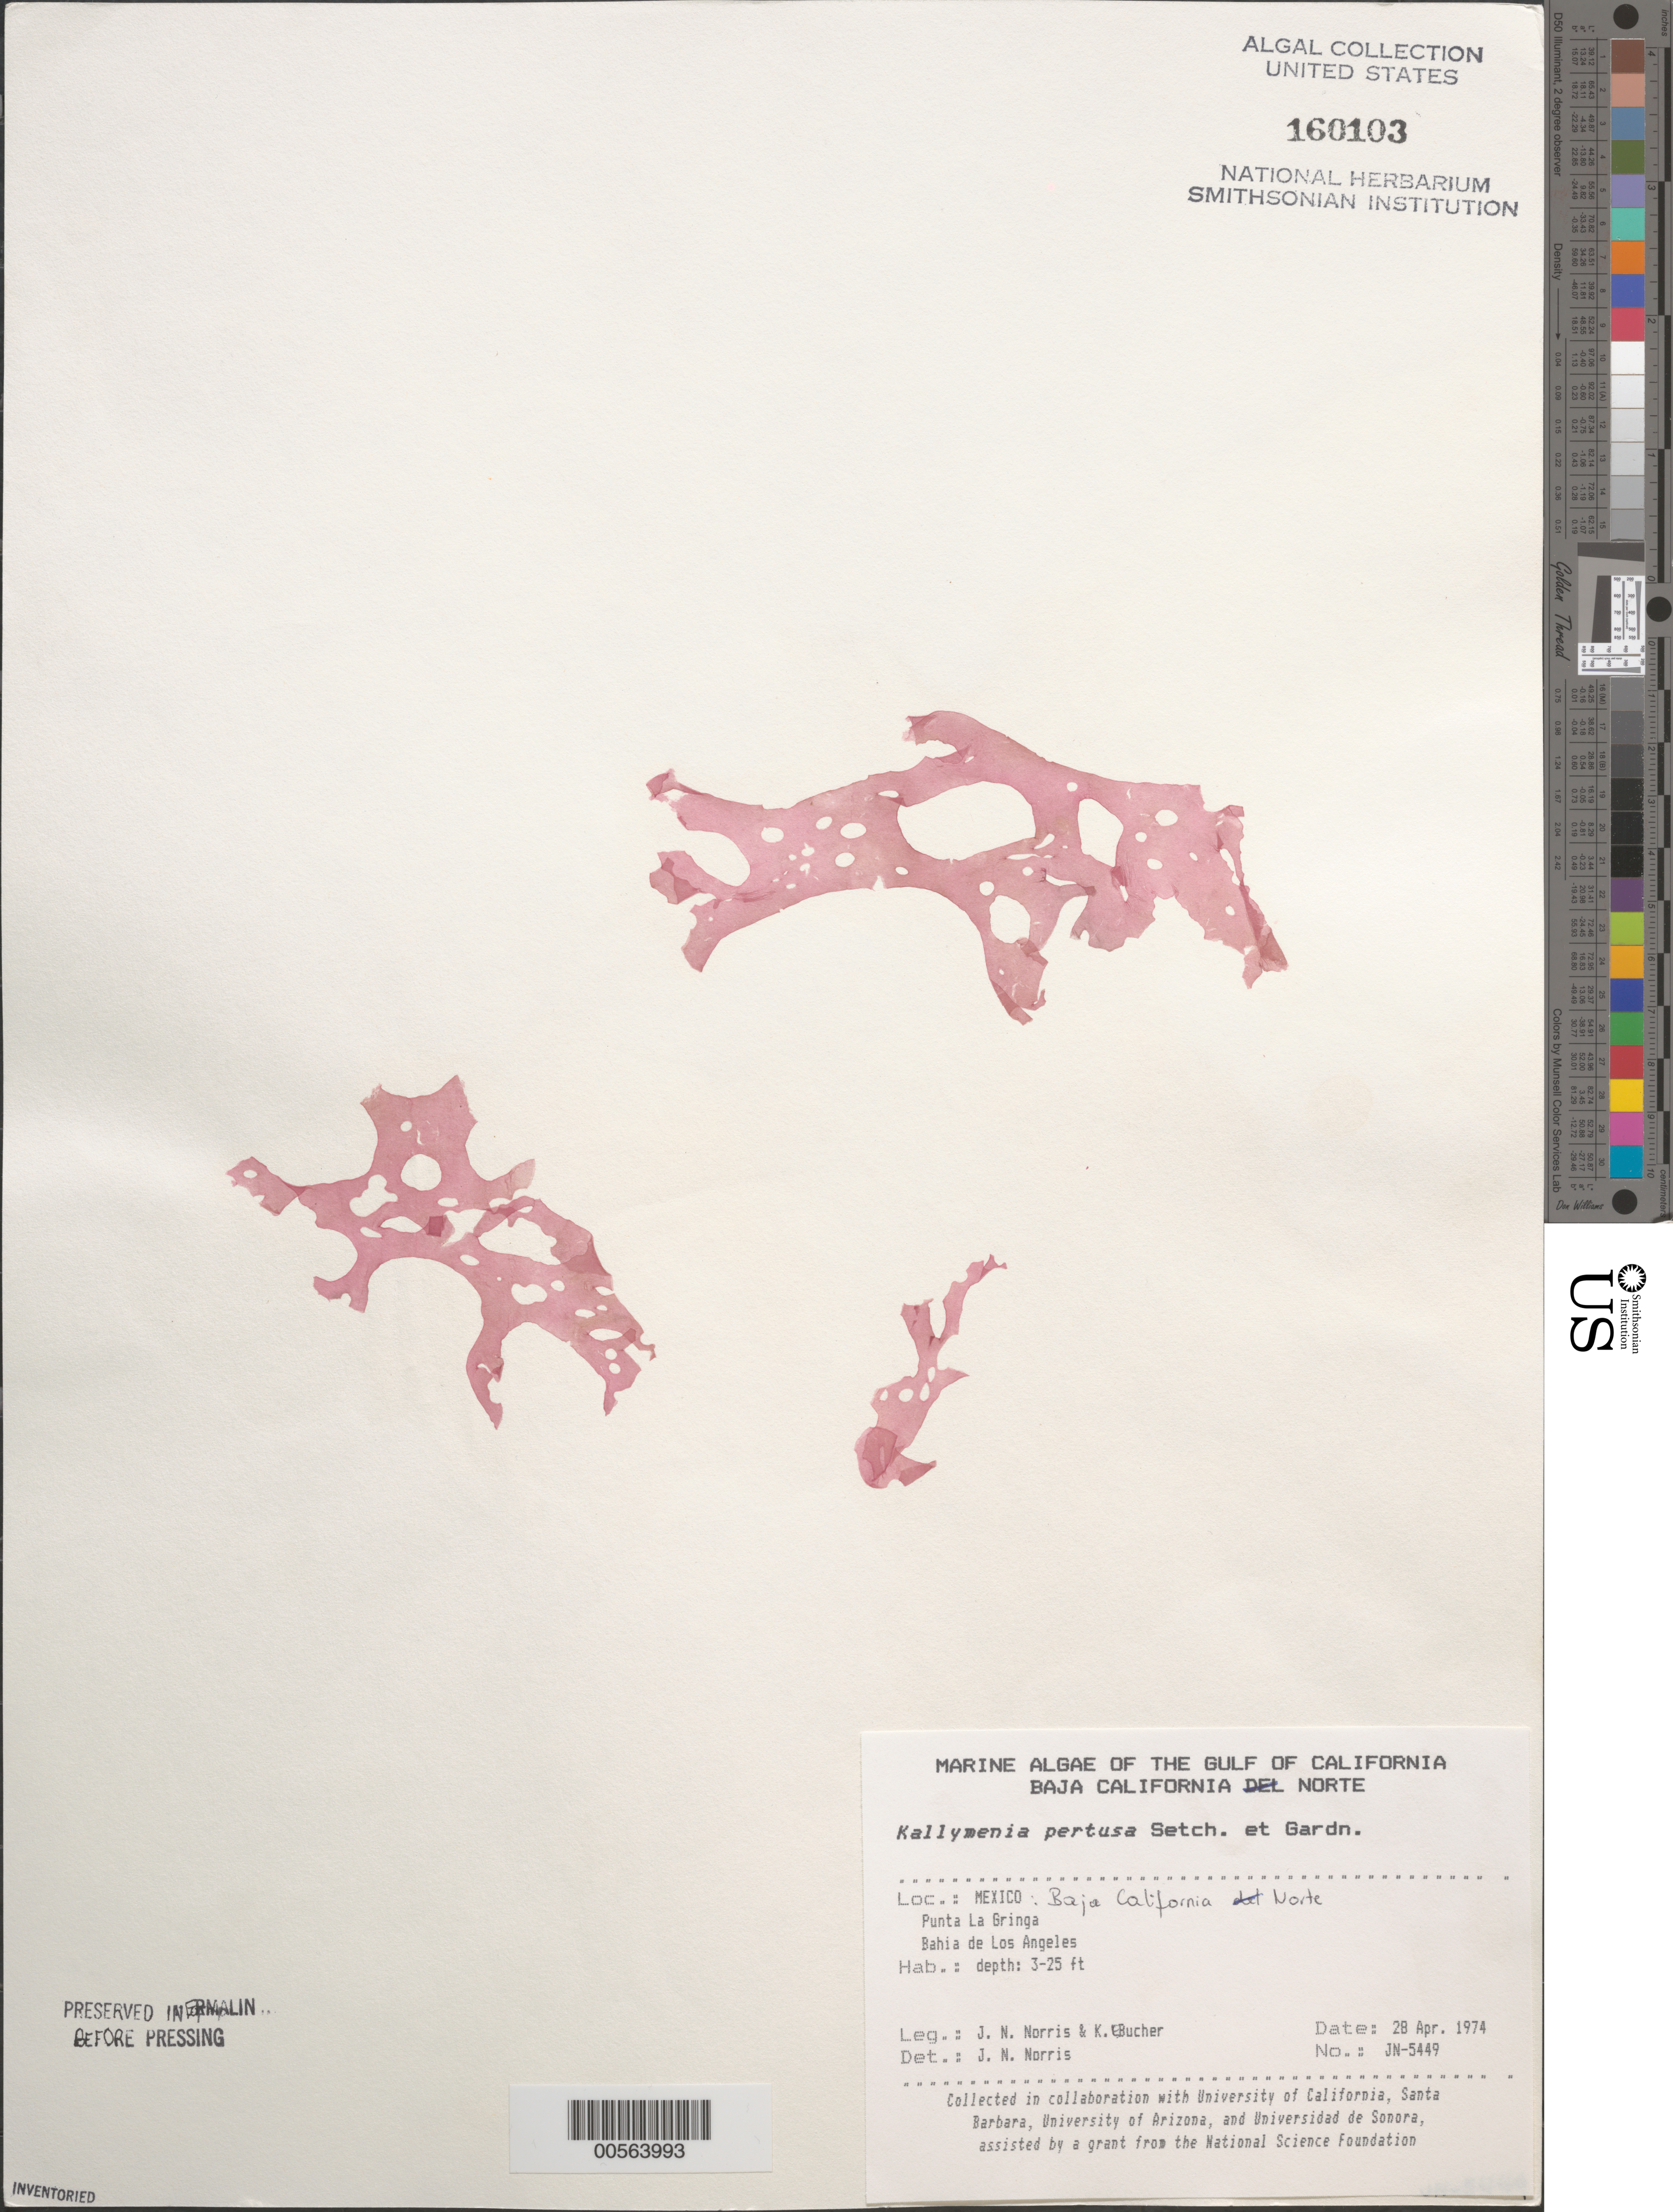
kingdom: Plantae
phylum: Rhodophyta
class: Florideophyceae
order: Gigartinales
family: Kallymeniaceae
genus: Kallymenia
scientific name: Kallymenia pertusa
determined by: Norris, James N.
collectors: J. N. Norris & K. E. Bucher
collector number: JN-5449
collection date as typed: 28 Apr 1974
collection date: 1974-04-28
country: Mexico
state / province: Baja California Norte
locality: Punta La Gringa, Bahia de los Angeles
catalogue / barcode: US 160103